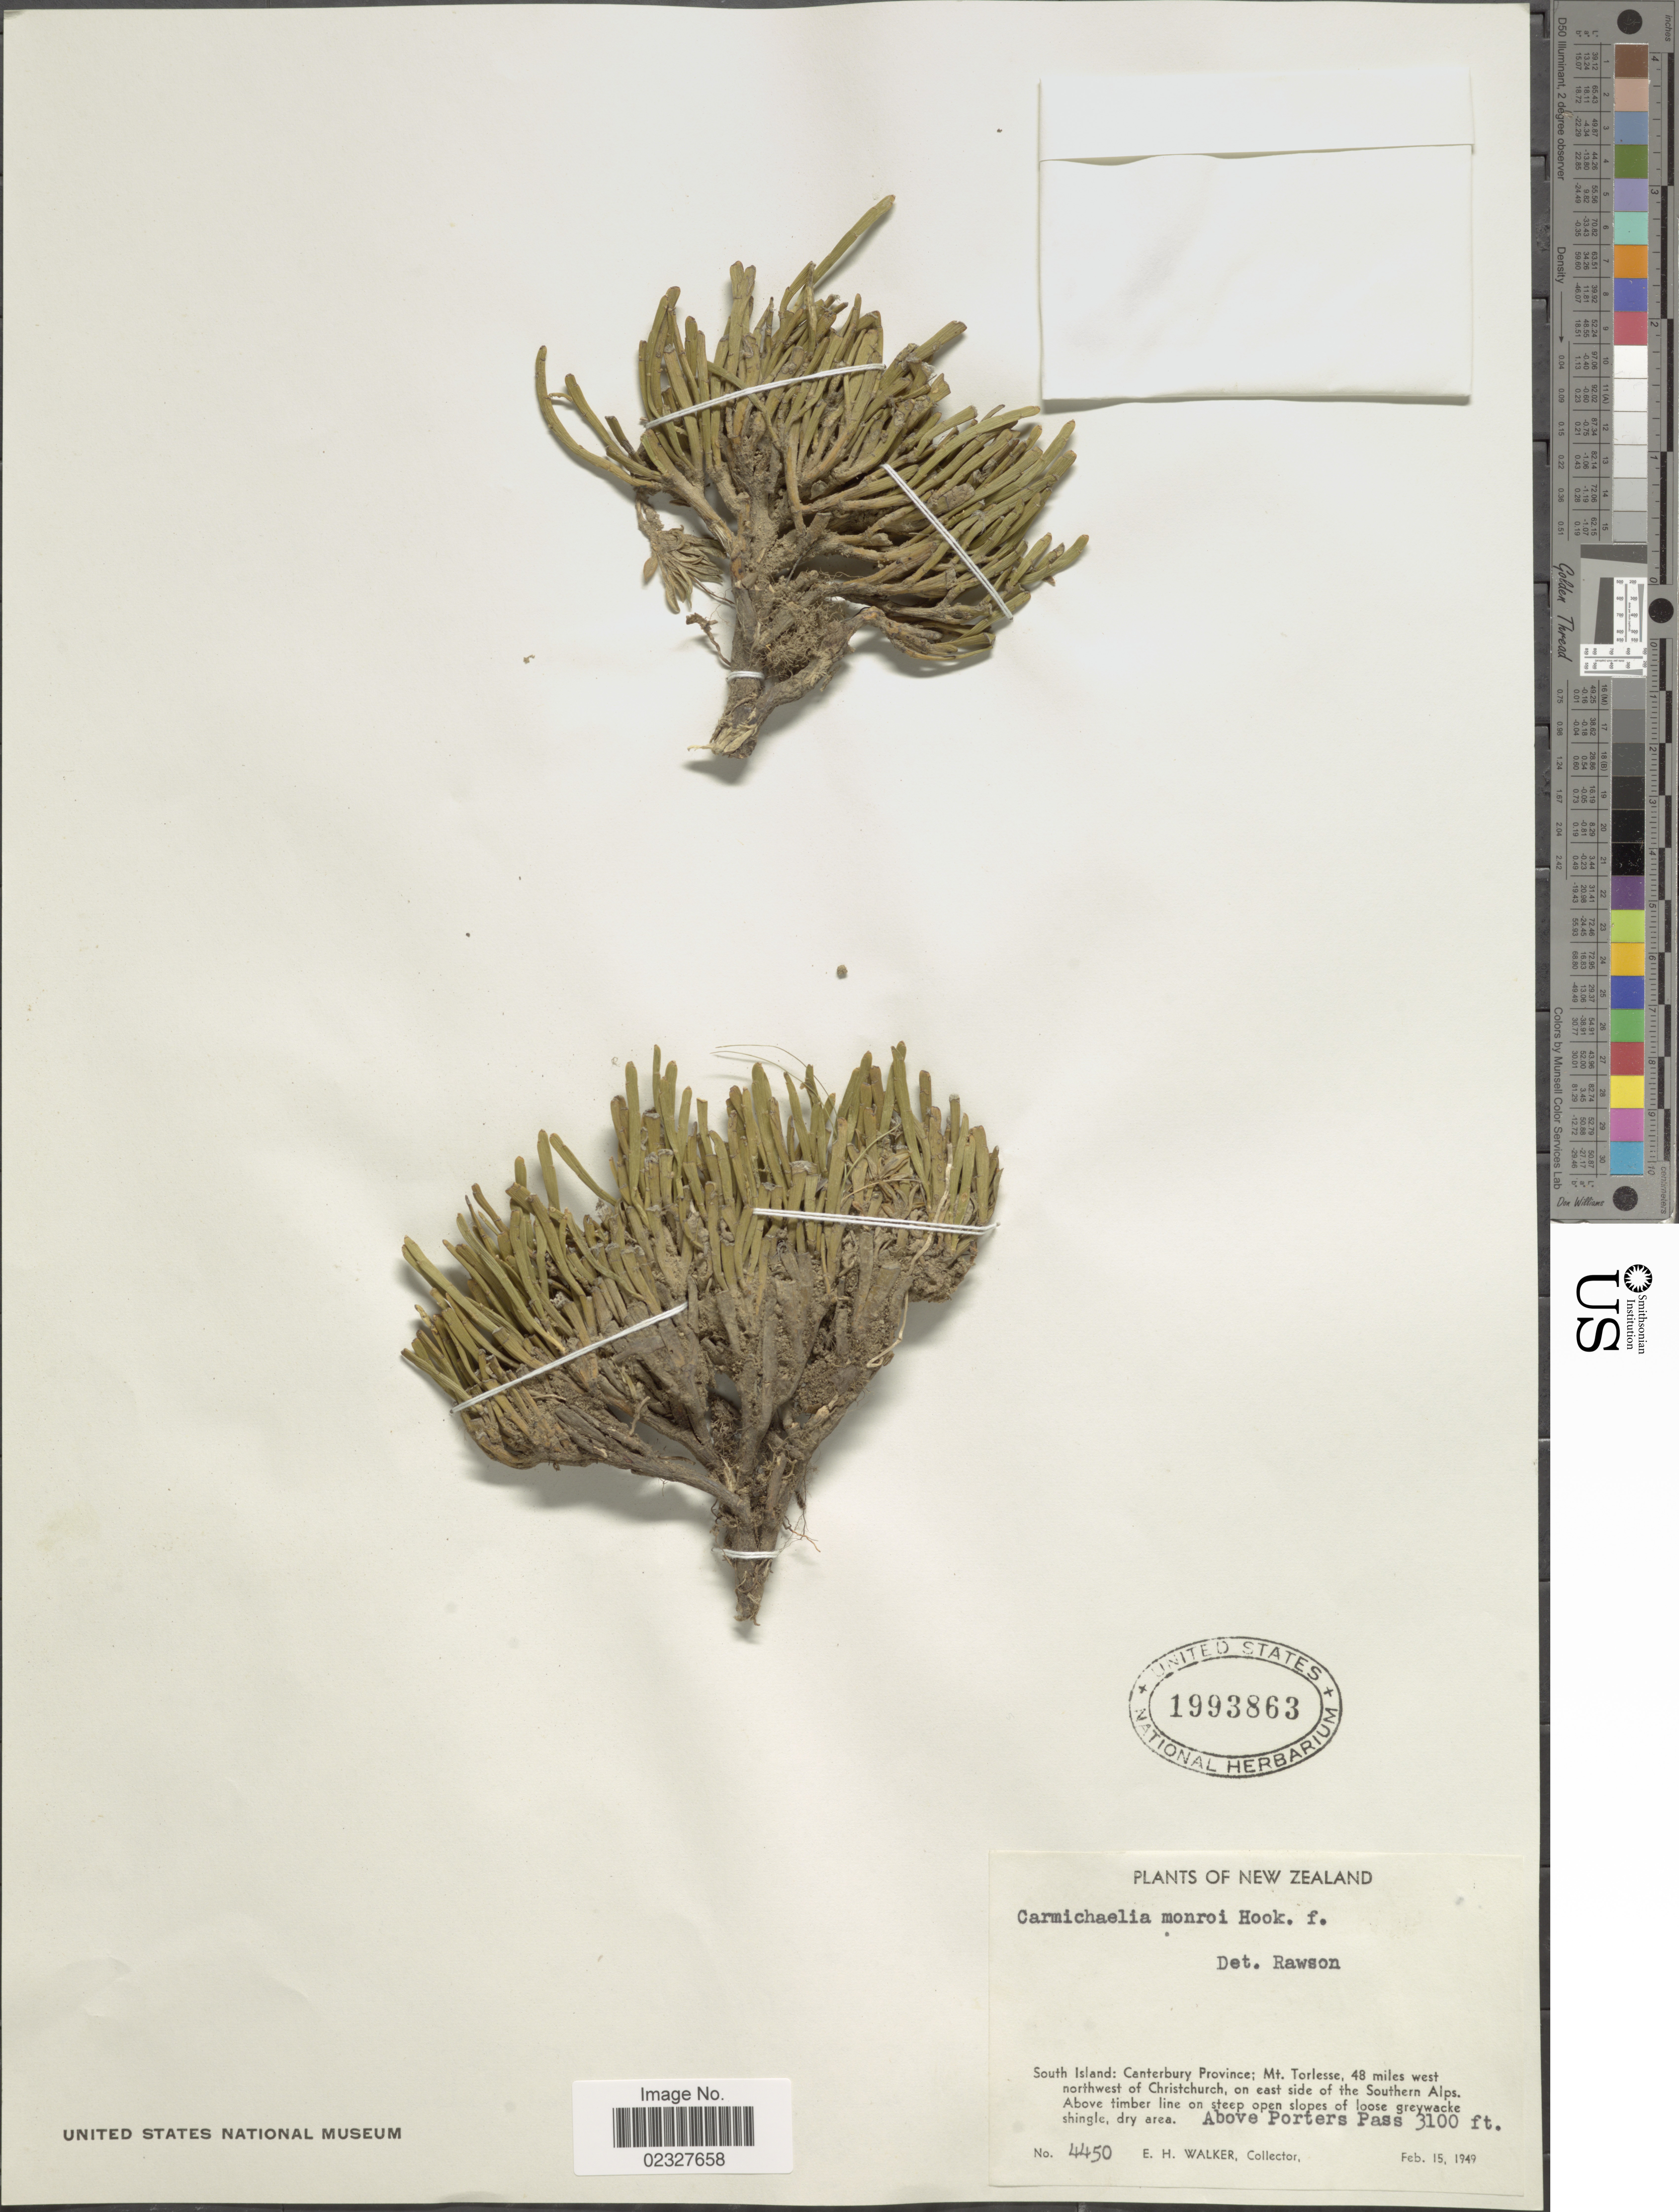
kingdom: Plantae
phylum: Tracheophyta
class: Magnoliopsida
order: Fabales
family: Fabaceae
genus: Carmichaelia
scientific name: Carmichaelia monroi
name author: W. Hook.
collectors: E. H. Walker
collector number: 4450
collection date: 1949-02-15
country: New Zealand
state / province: Canterbury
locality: South Island: Canterbury Province; Mt. Torlesse, 48 miles west northwest of Christchurch, on east side of the Southern Alps. Above Porters Pass.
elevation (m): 945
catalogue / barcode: US 1993863